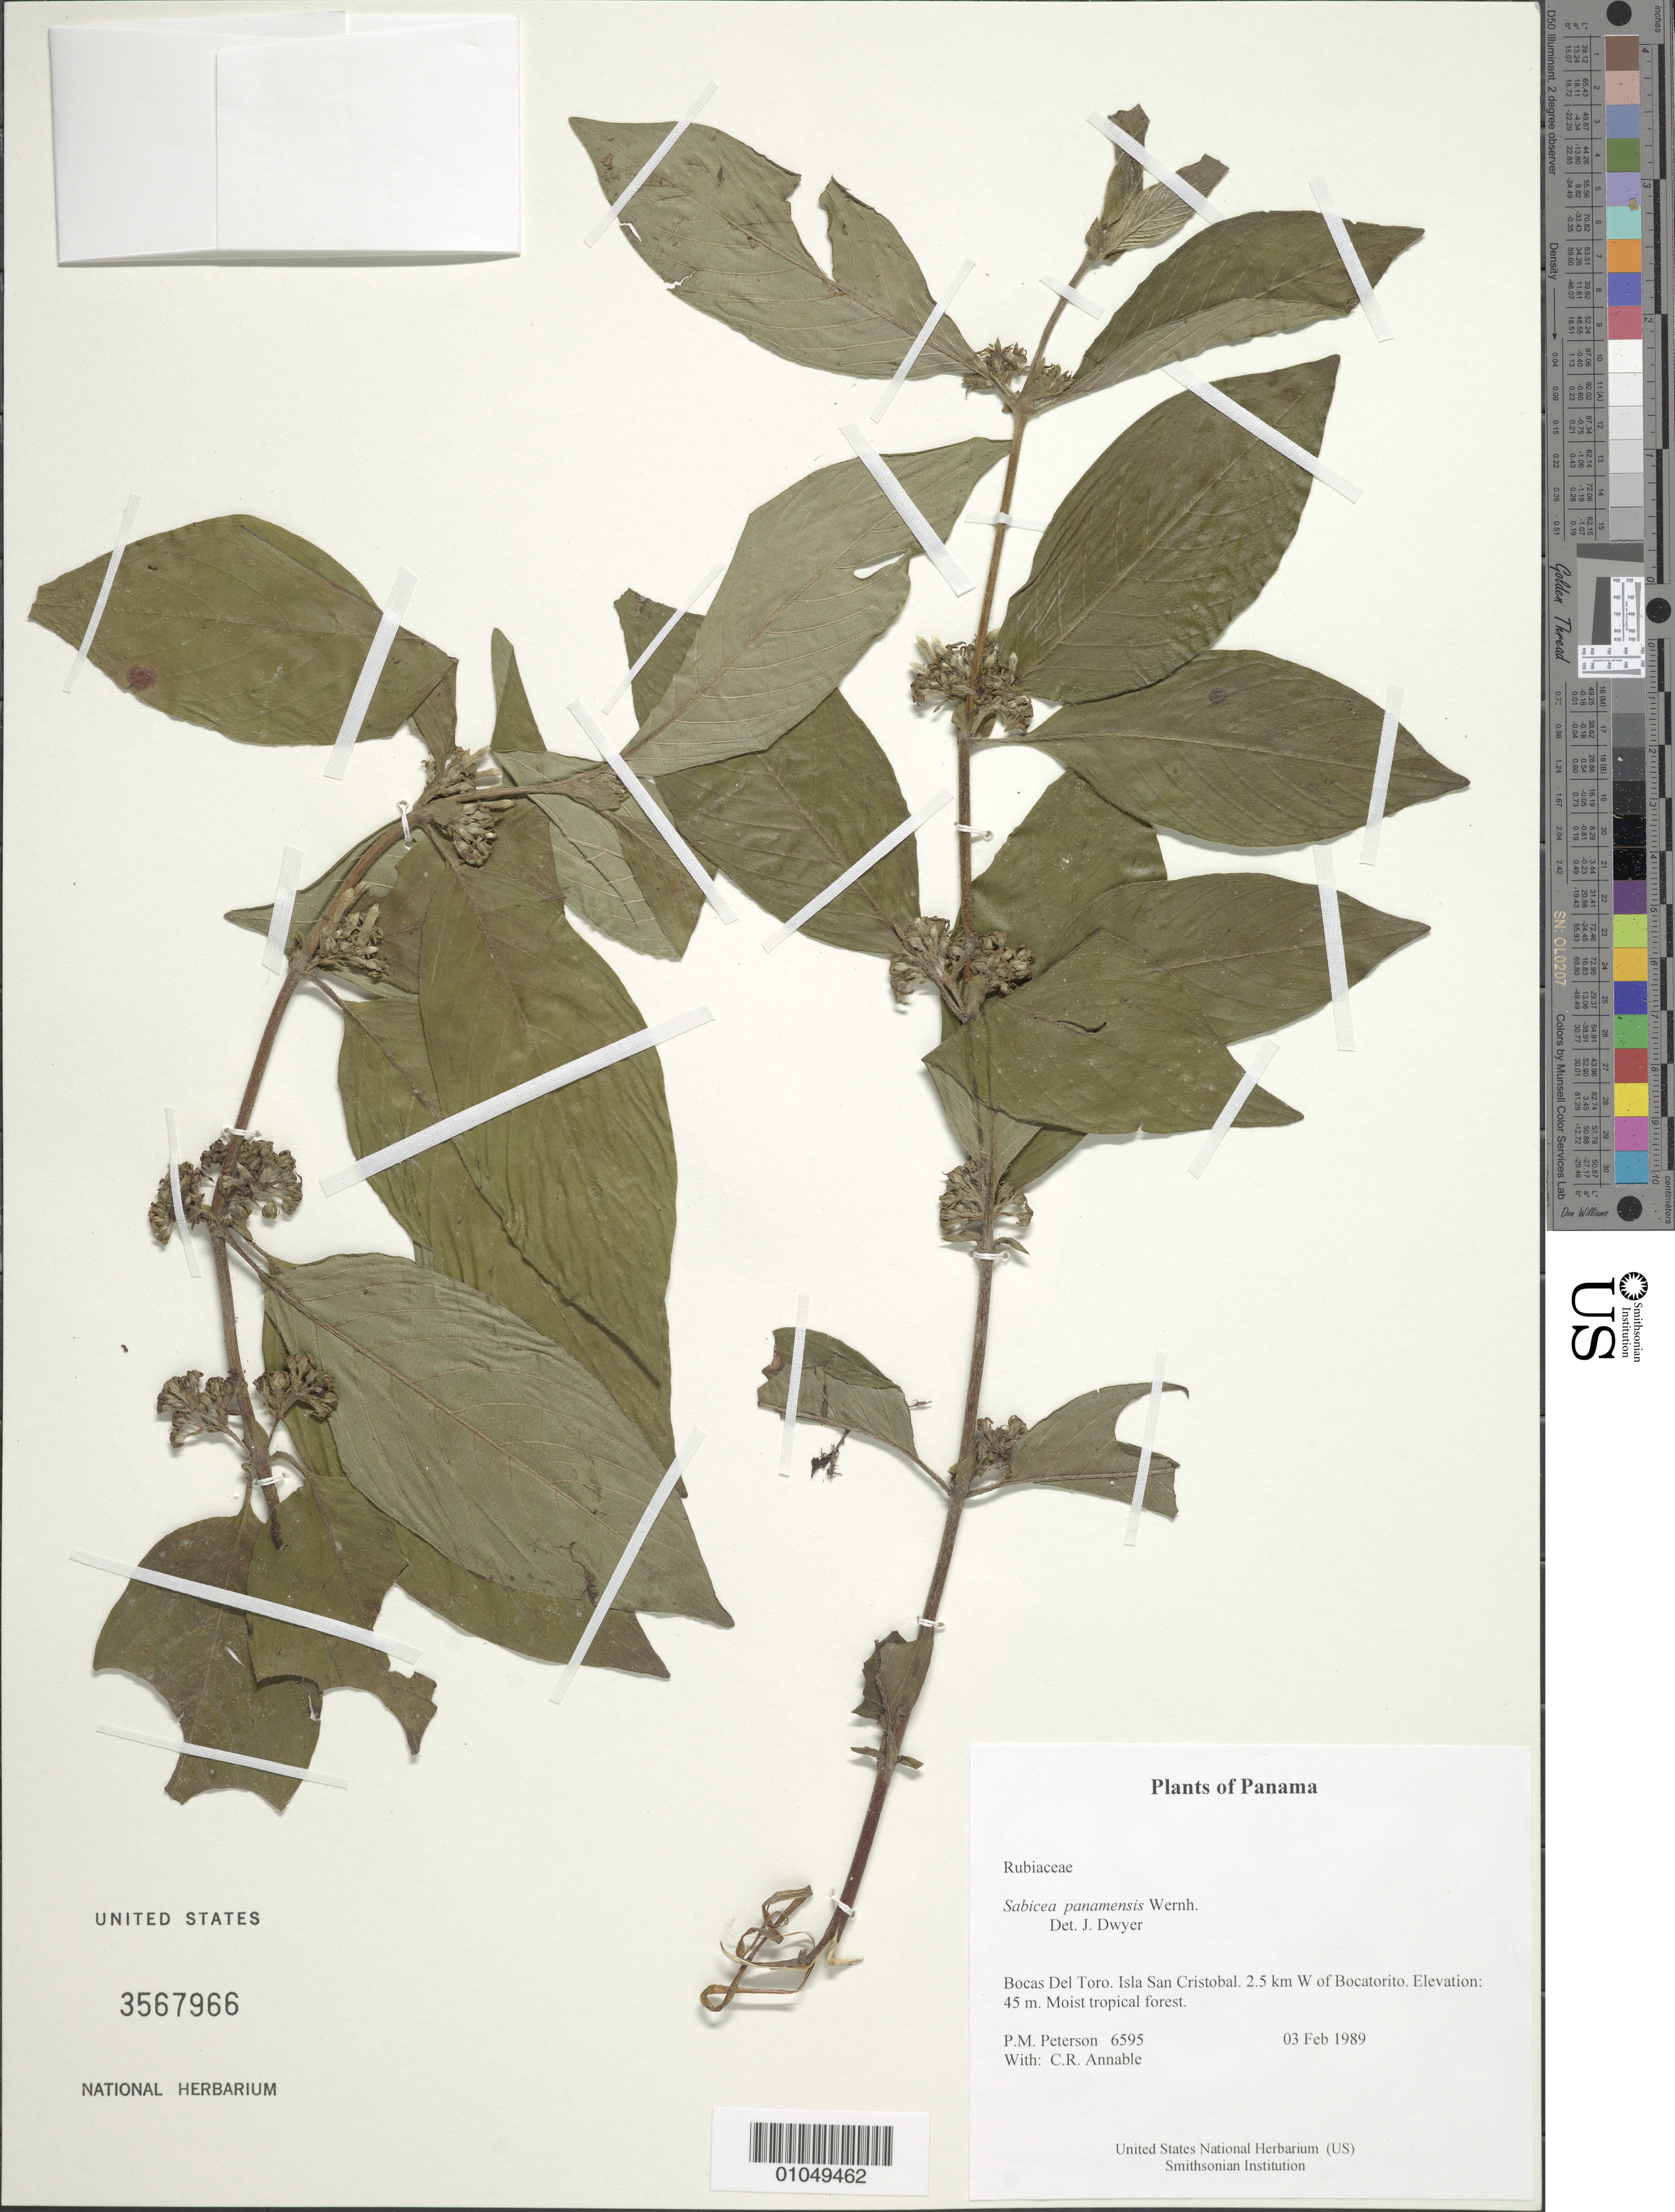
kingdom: Plantae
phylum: Tracheophyta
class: Magnoliopsida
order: Gentianales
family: Rubiaceae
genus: Sabicea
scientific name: Sabicea panamensis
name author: Wernham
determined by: Dwyer, J.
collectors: P. M. Peterson & C. R. Annable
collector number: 06595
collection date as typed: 03 Feb 1989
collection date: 1989-02-03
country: Panama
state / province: Bocas del Toro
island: San Cristobal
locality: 2.5 km W of Bocatorito.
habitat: Moist tropical forest.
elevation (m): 45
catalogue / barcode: US 3567966